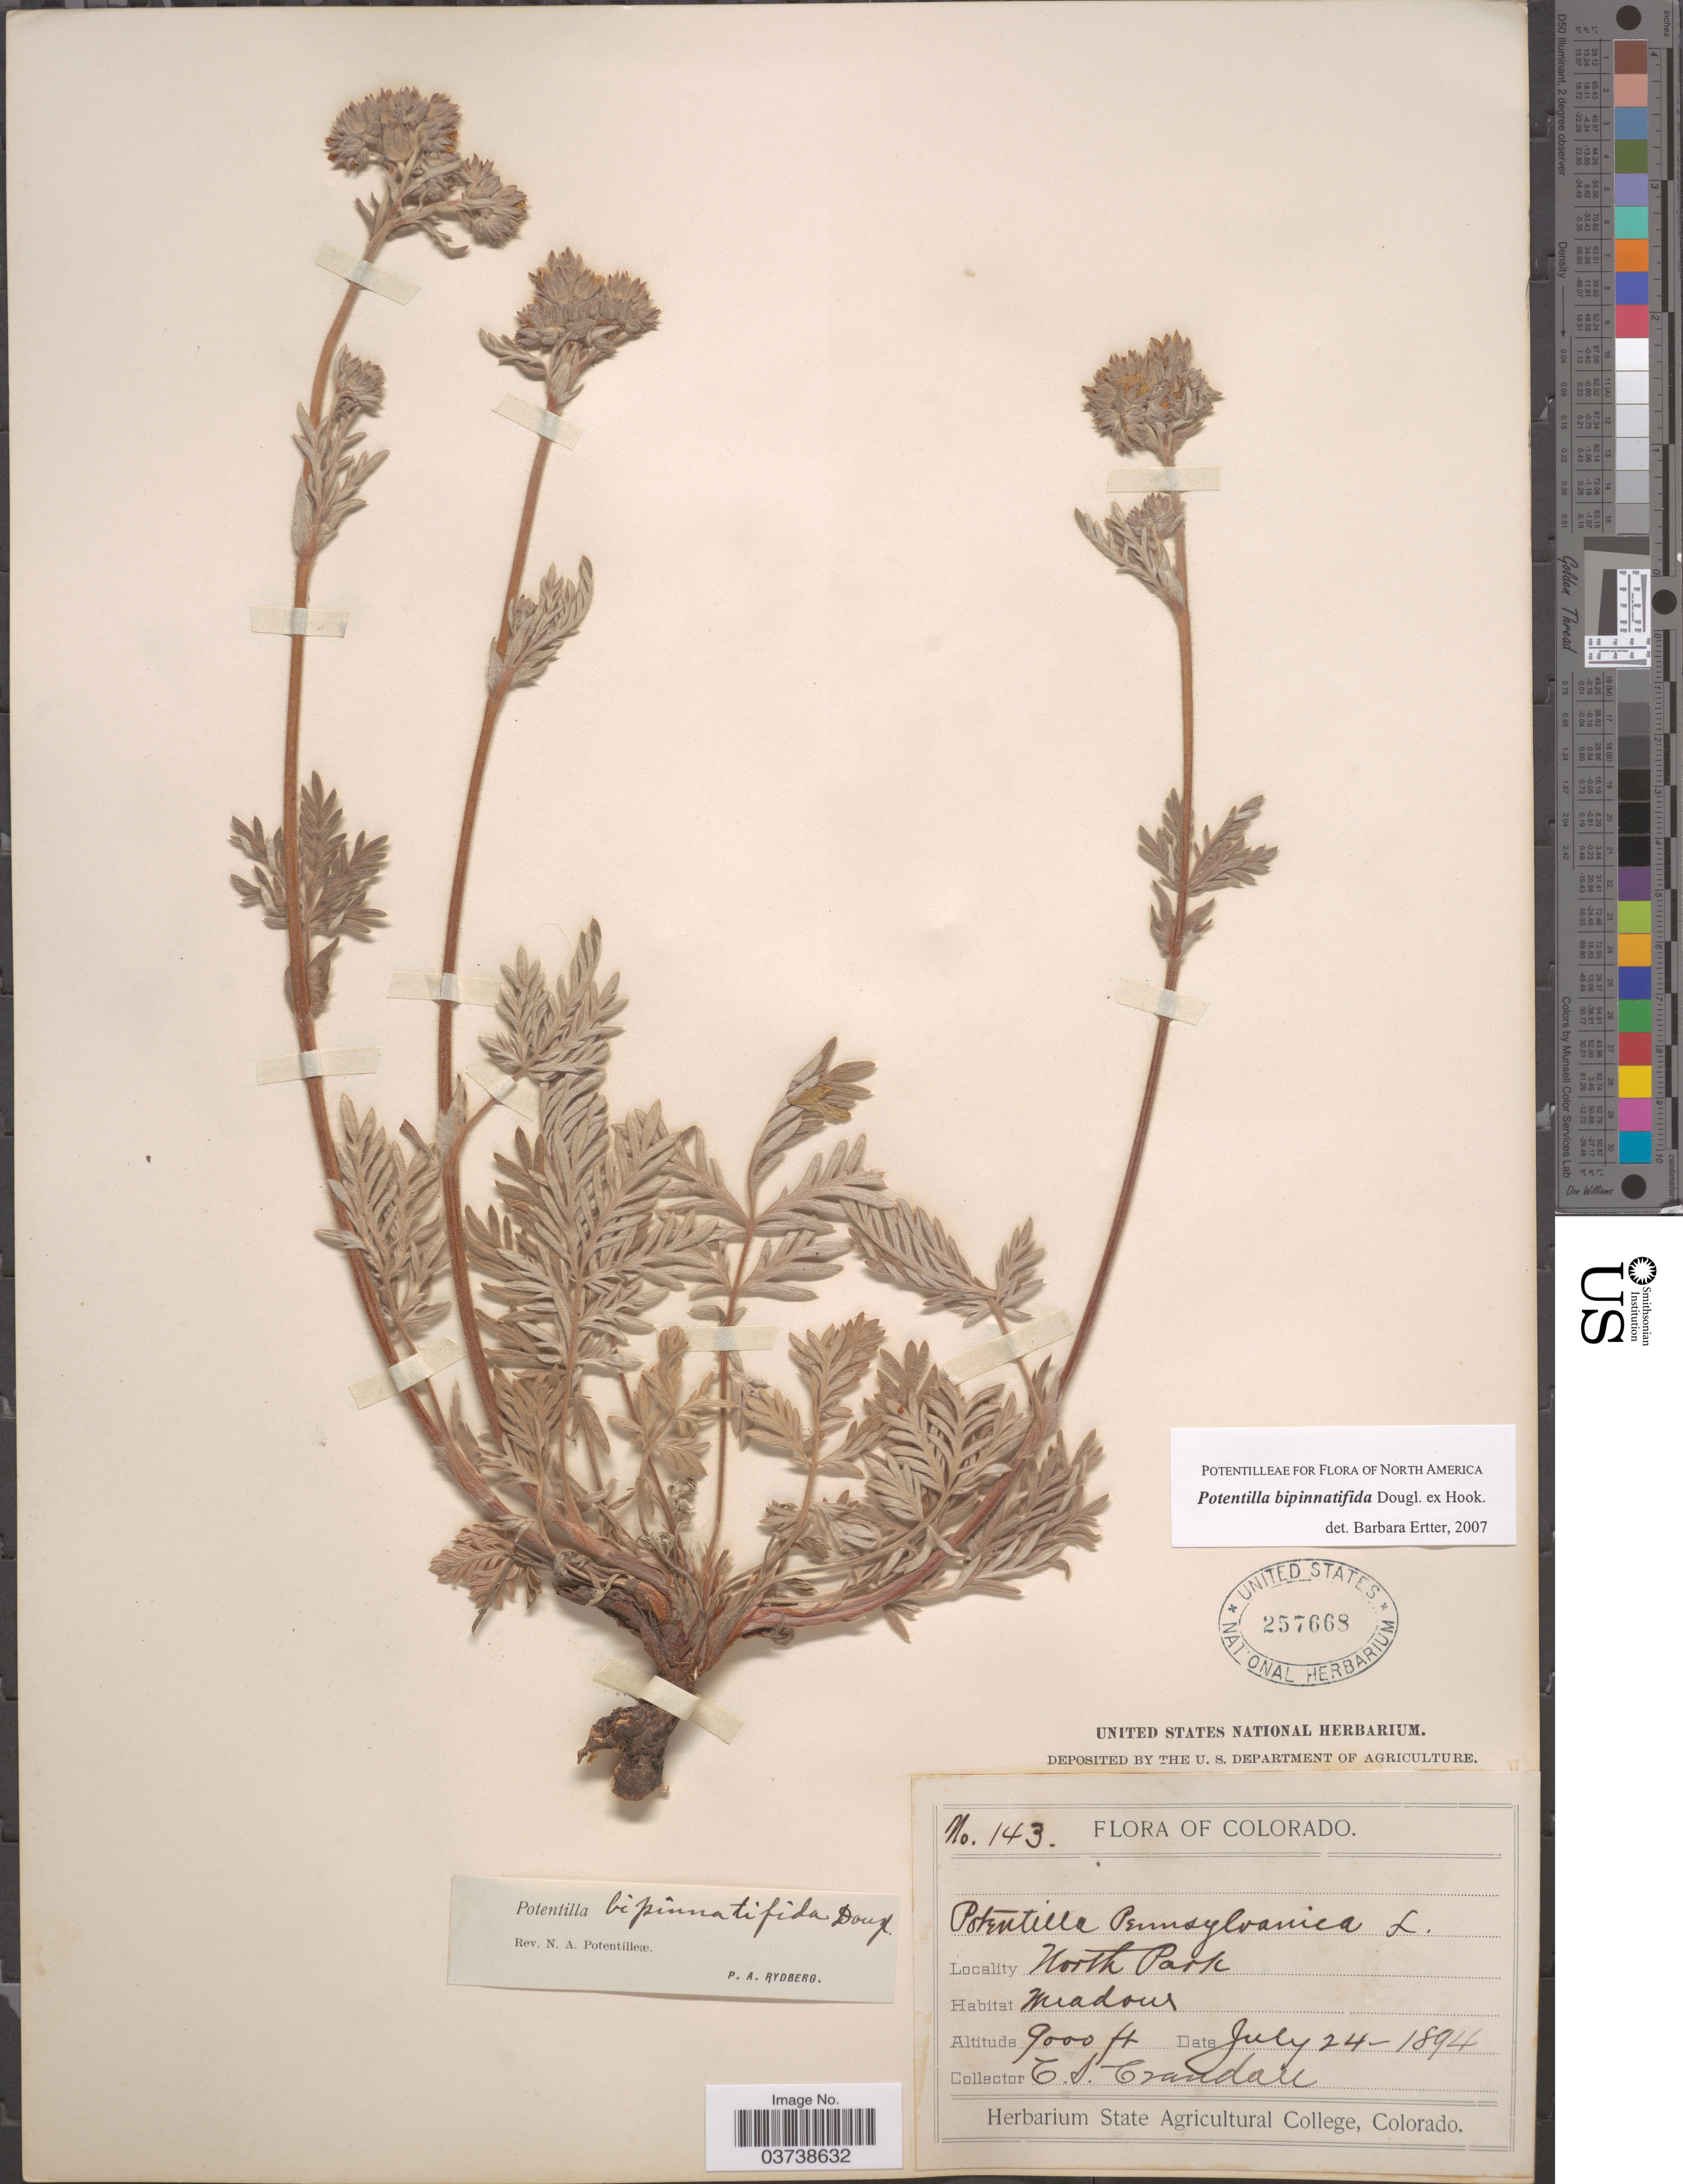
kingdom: Plantae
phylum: Tracheophyta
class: Magnoliopsida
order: Rosales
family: Rosaceae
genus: Potentilla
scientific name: Potentilla bipinnatifida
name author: Douglas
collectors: C. Crandall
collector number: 143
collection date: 1894-07-24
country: United States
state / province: Colorado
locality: North Park. Meadows.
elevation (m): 2743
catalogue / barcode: US 257663